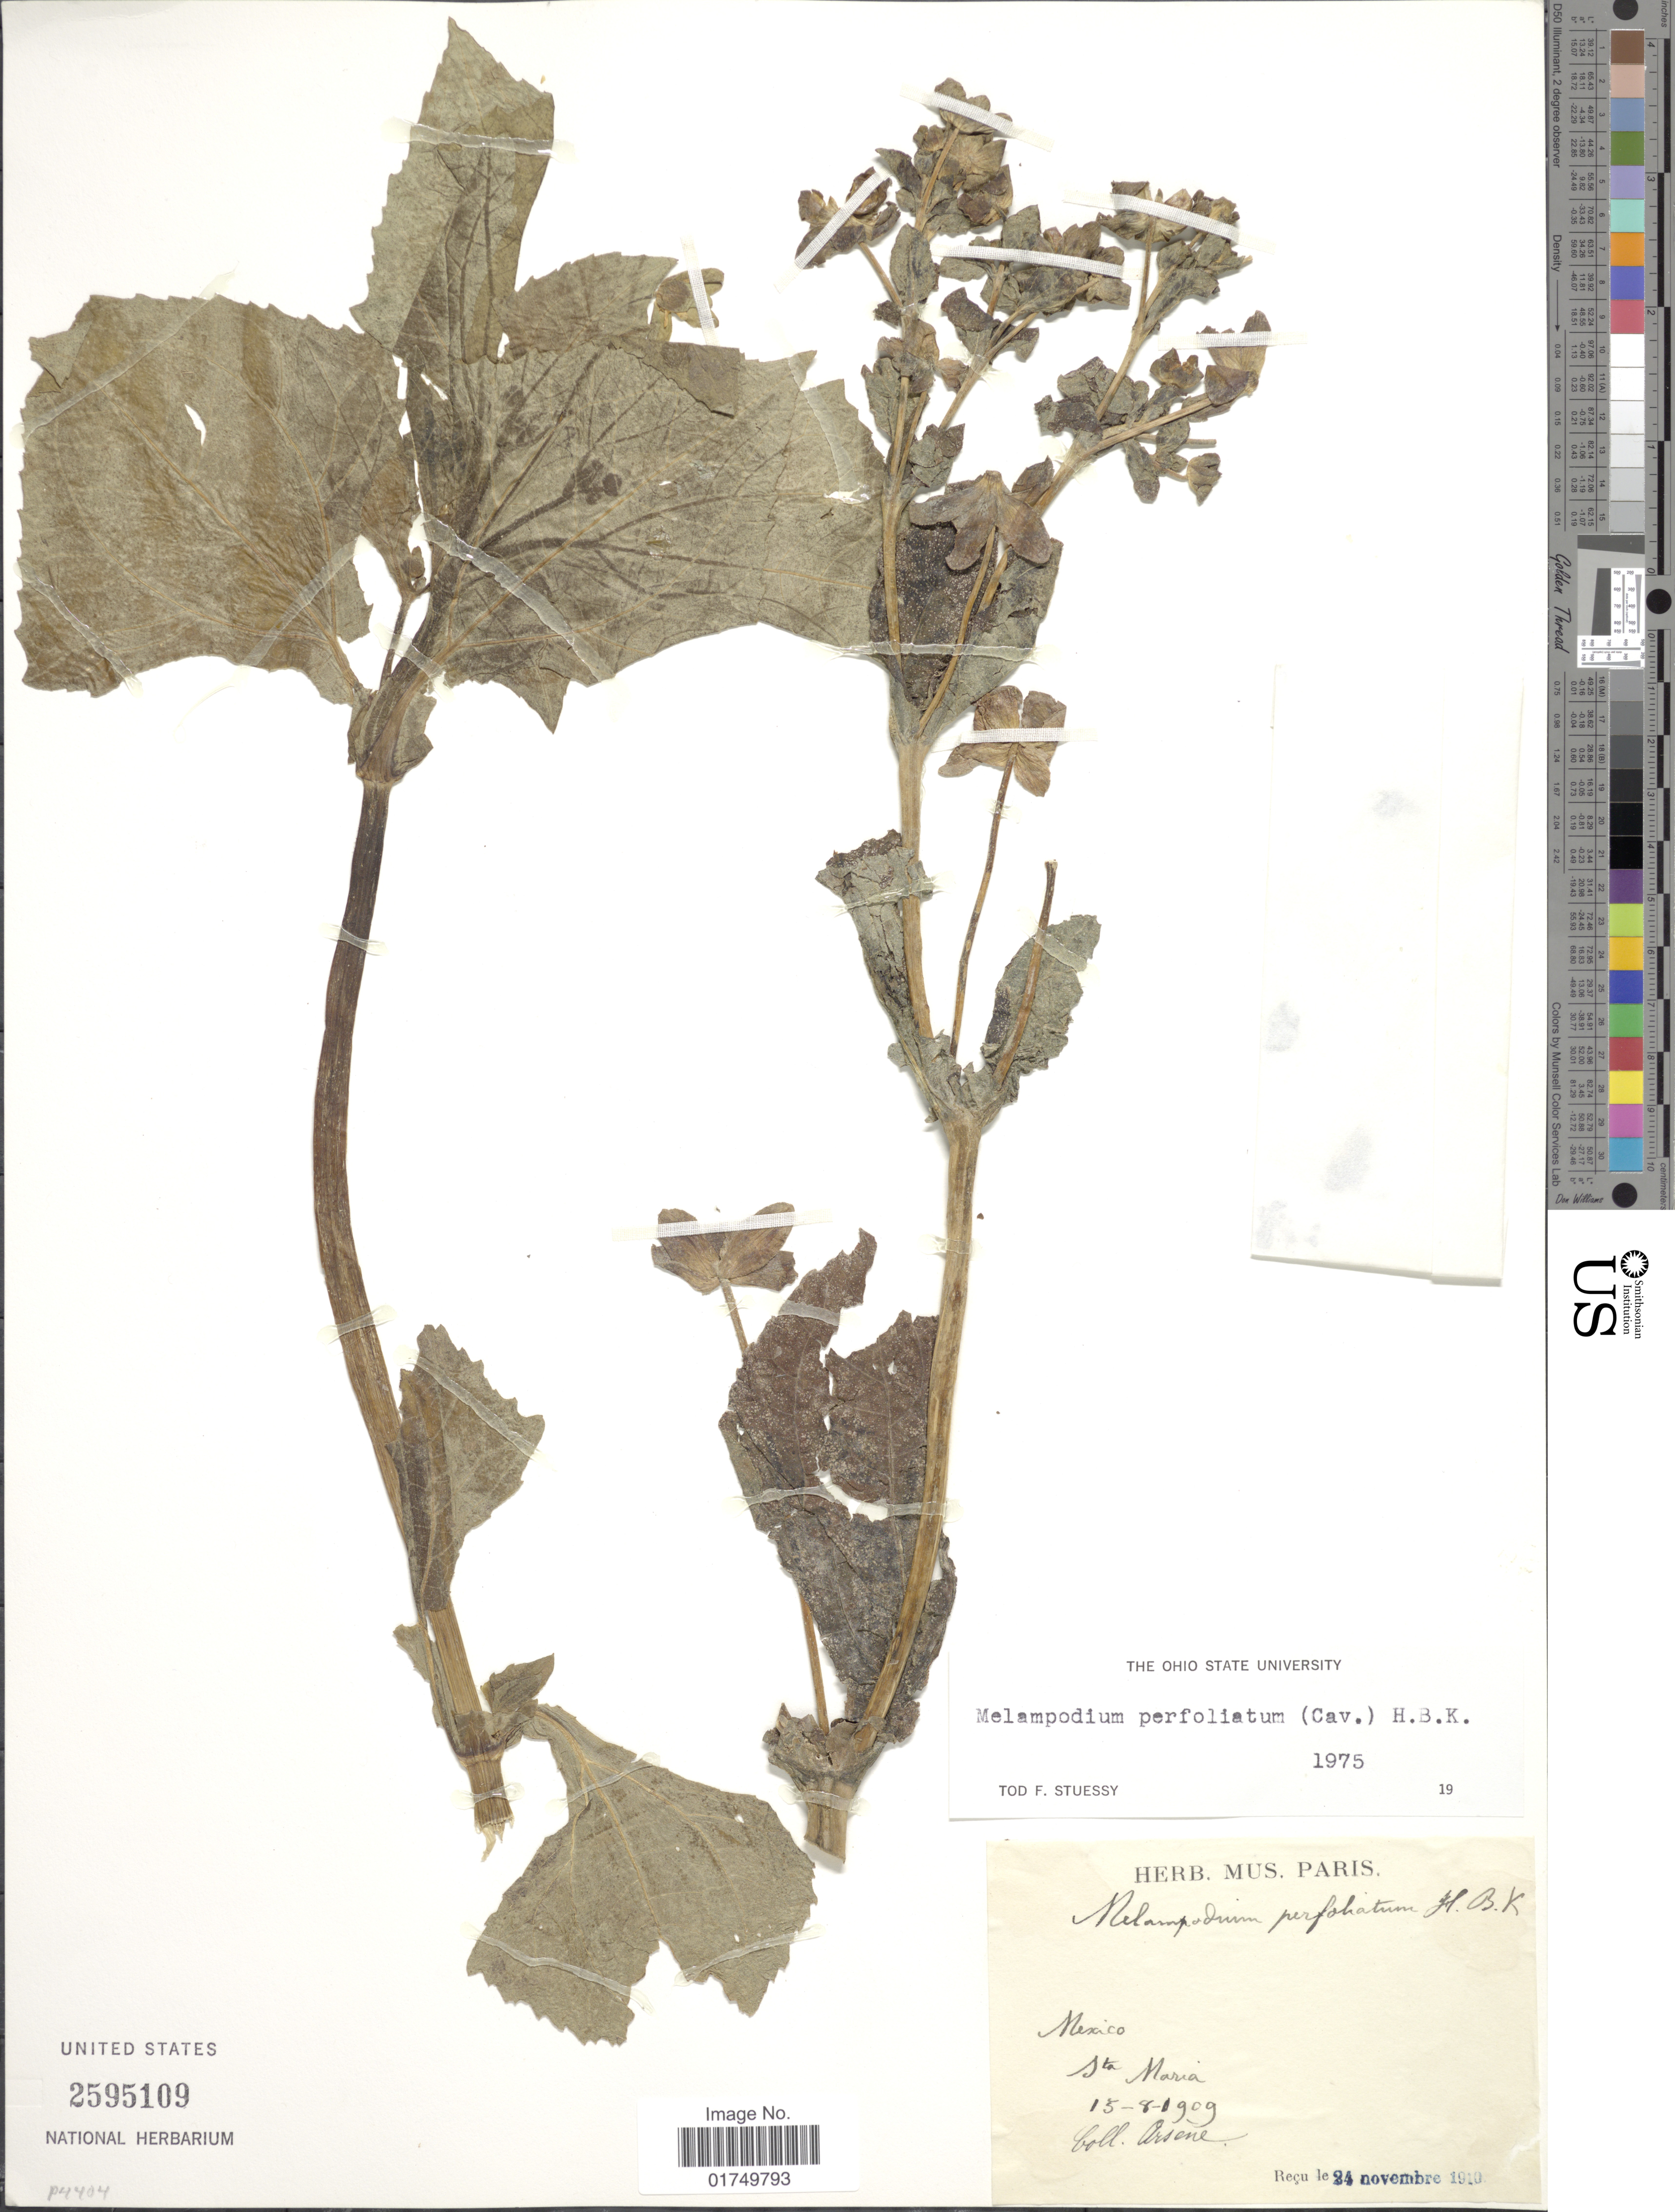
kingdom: Plantae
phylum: Tracheophyta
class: Magnoliopsida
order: Asterales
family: Asteraceae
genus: Melampodium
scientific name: Melampodium perfoliatum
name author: (Cav.) Kunth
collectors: Bro. G. Arsène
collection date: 1909-08-15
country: Mexico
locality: Sta Maria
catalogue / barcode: US 2595109